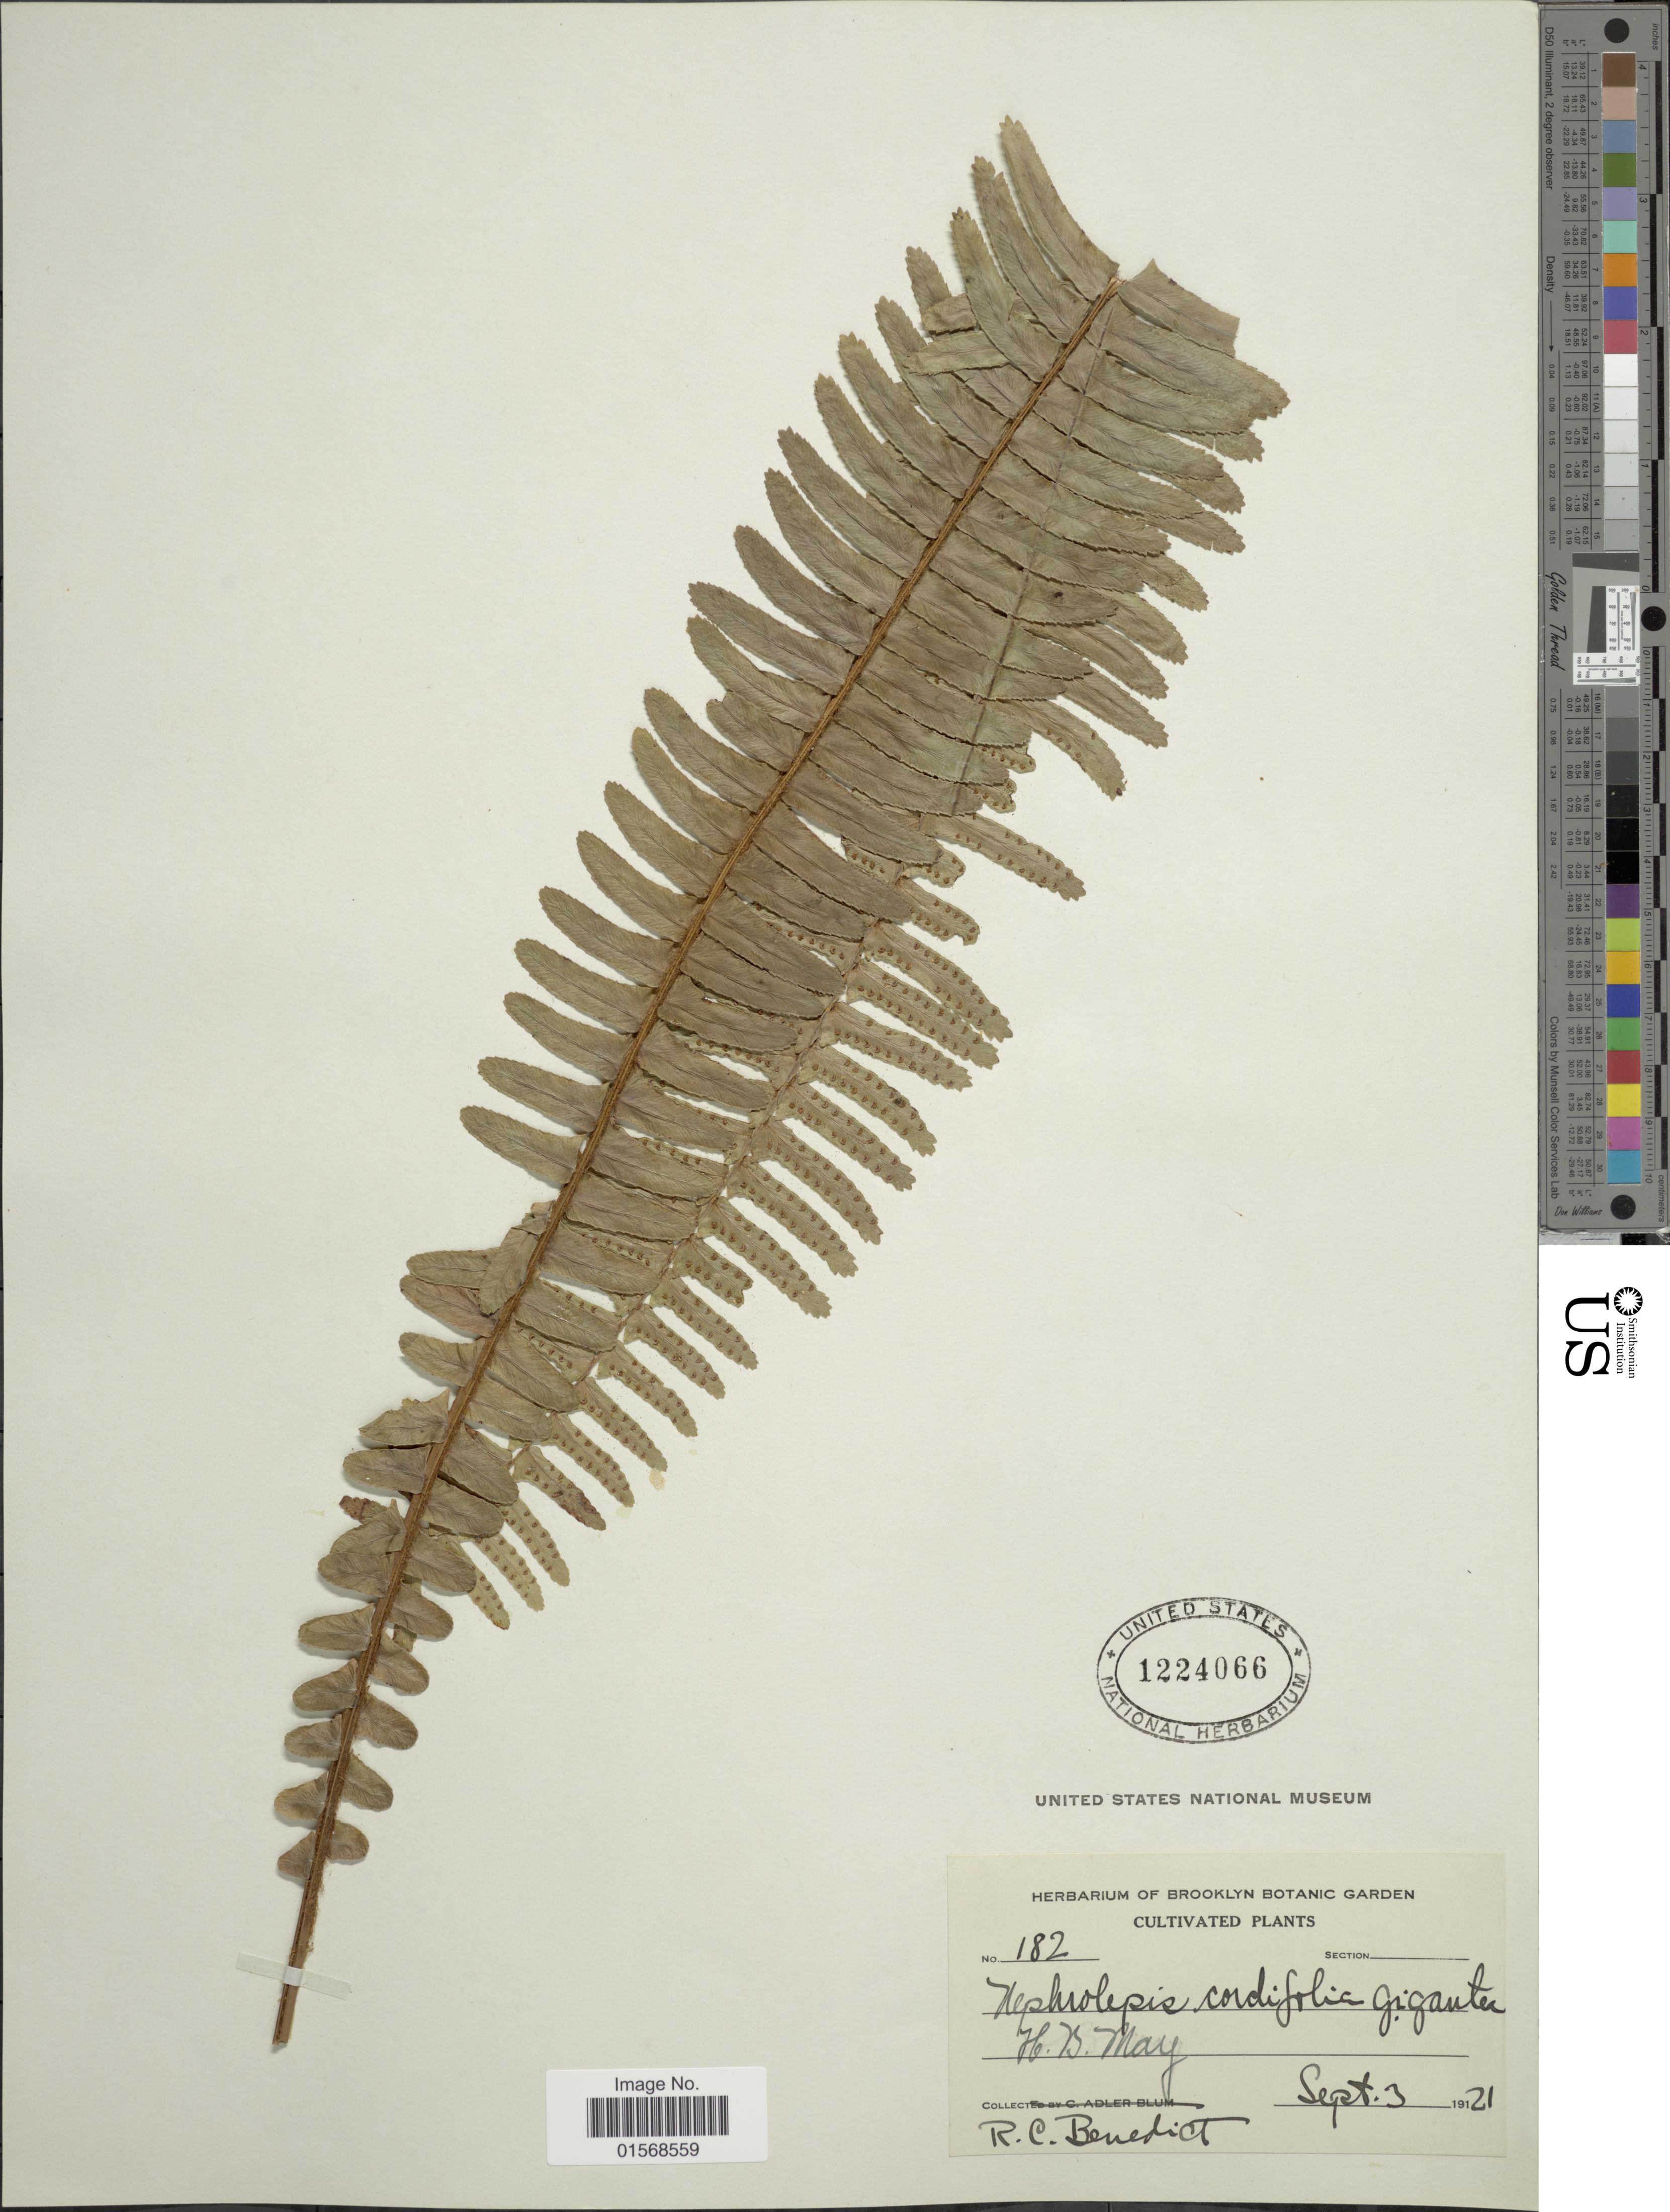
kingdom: Plantae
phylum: Tracheophyta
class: Polypodiopsida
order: Polypodiales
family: Nephrolepidaceae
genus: Nephrolepis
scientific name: Nephrolepis cordifolia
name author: (L.) C. Presl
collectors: R. C. Benedict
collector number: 182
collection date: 1921-09-03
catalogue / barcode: US 1224066